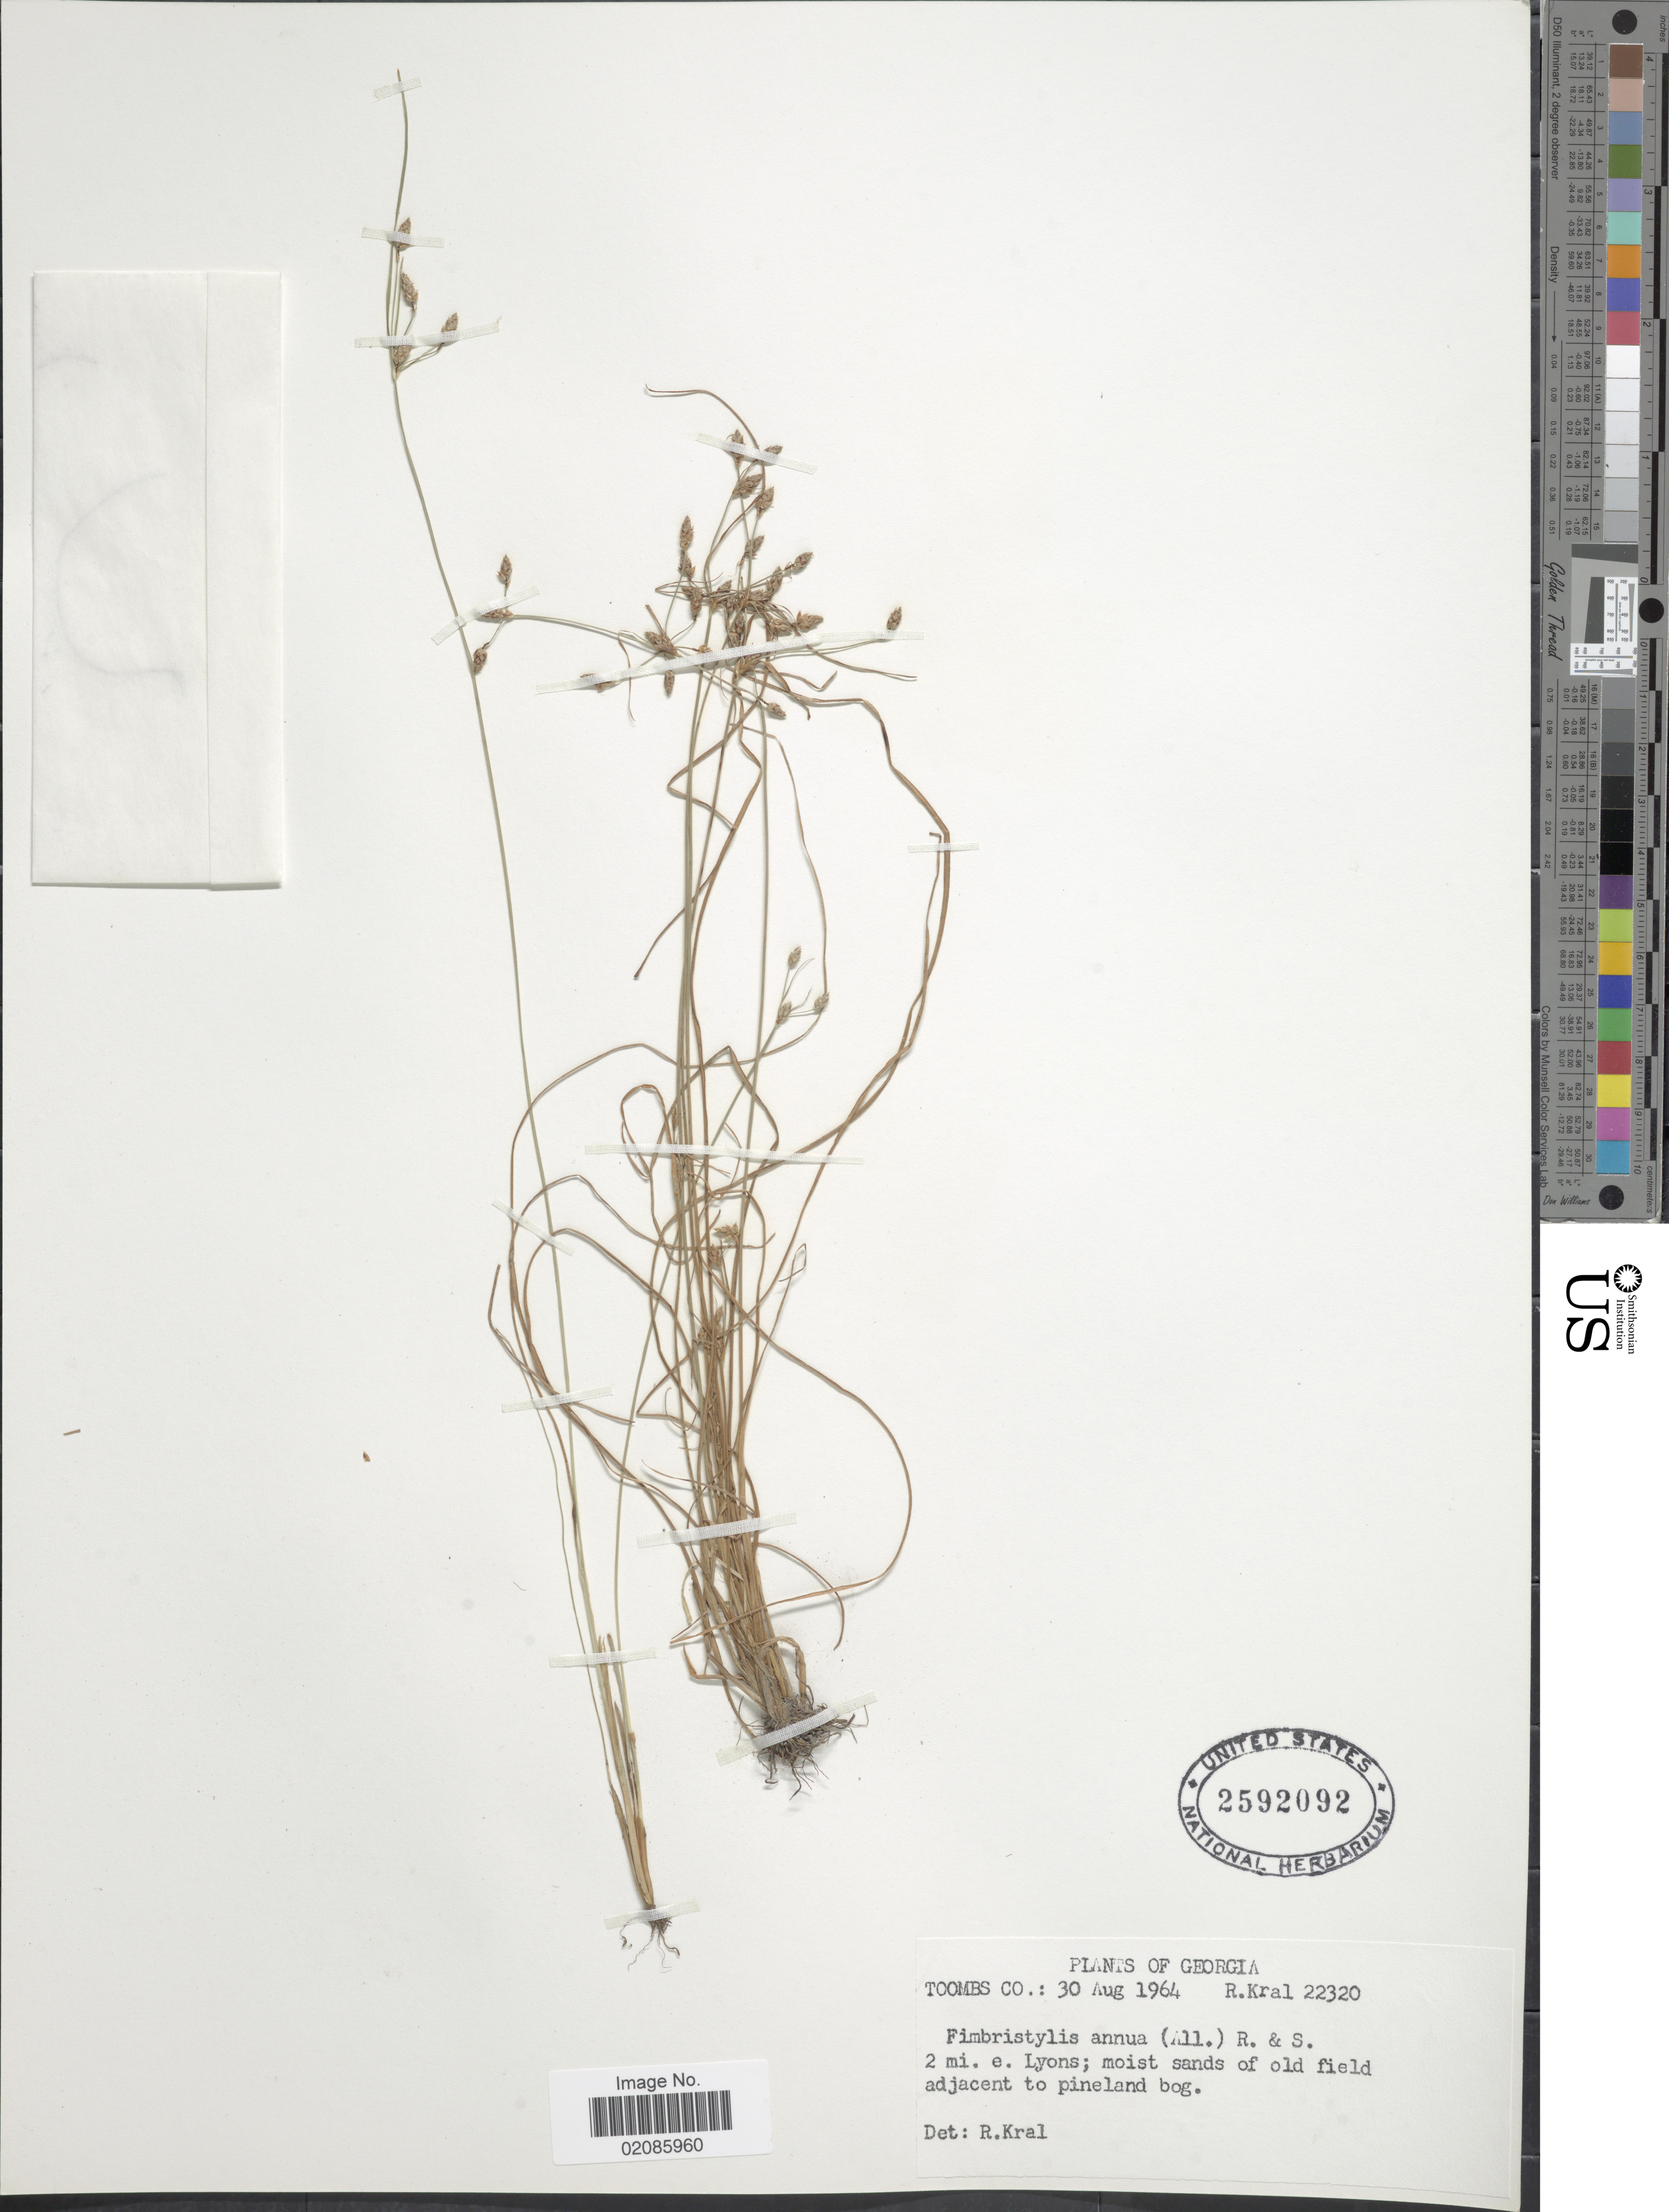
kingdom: Plantae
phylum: Tracheophyta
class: Liliopsida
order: Poales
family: Cyperaceae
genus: Fimbristylis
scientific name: Fimbristylis annua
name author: (All.) Roem. & Schult.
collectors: R. Kral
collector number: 22320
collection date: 1964-08-30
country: United States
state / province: Georgia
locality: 2 mi. e. Lyons; moist sands of old field adjacent to pineland bog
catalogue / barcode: US 2592092